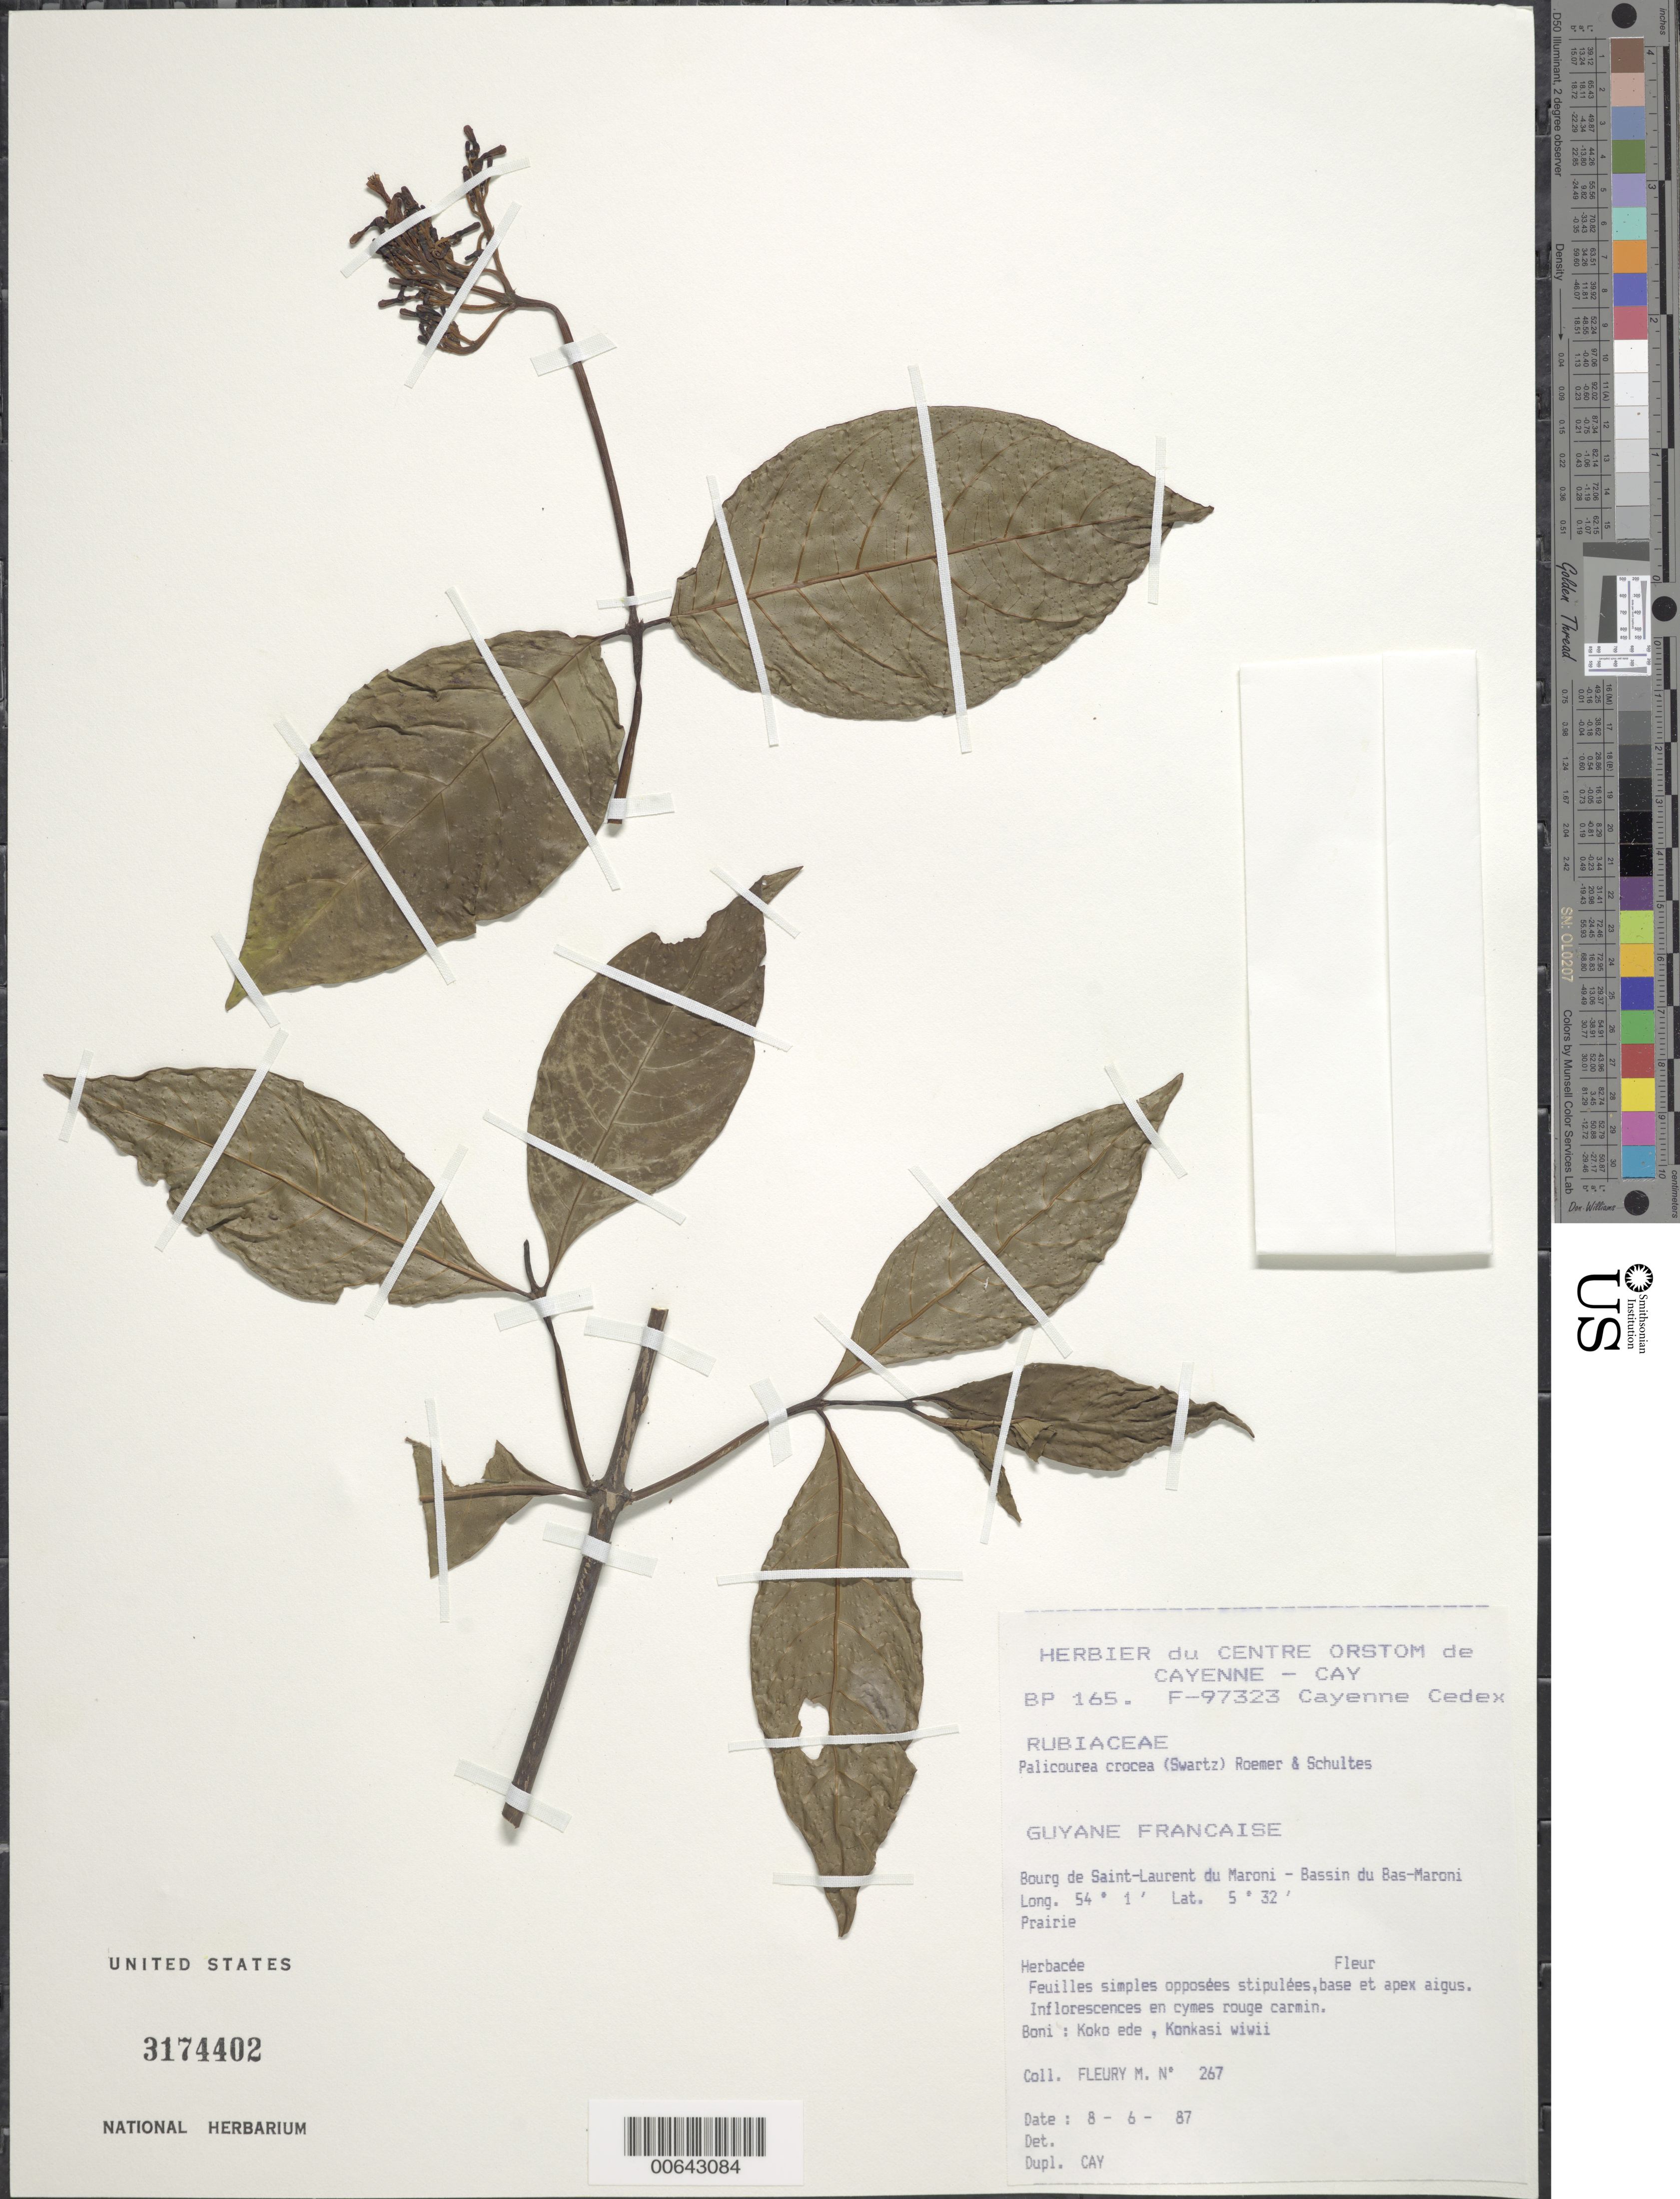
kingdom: Plantae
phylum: Tracheophyta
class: Magnoliopsida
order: Gentianales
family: Rubiaceae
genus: Palicourea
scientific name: Palicourea crocea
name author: (Sw.) Schult.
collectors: M. Fleury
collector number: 267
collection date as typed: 8-Jun-87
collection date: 1987-06-08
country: French Guiana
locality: Commune de Saint-Laurent du Maroni, Bassin du Bas-Maroni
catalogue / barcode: US 3174402